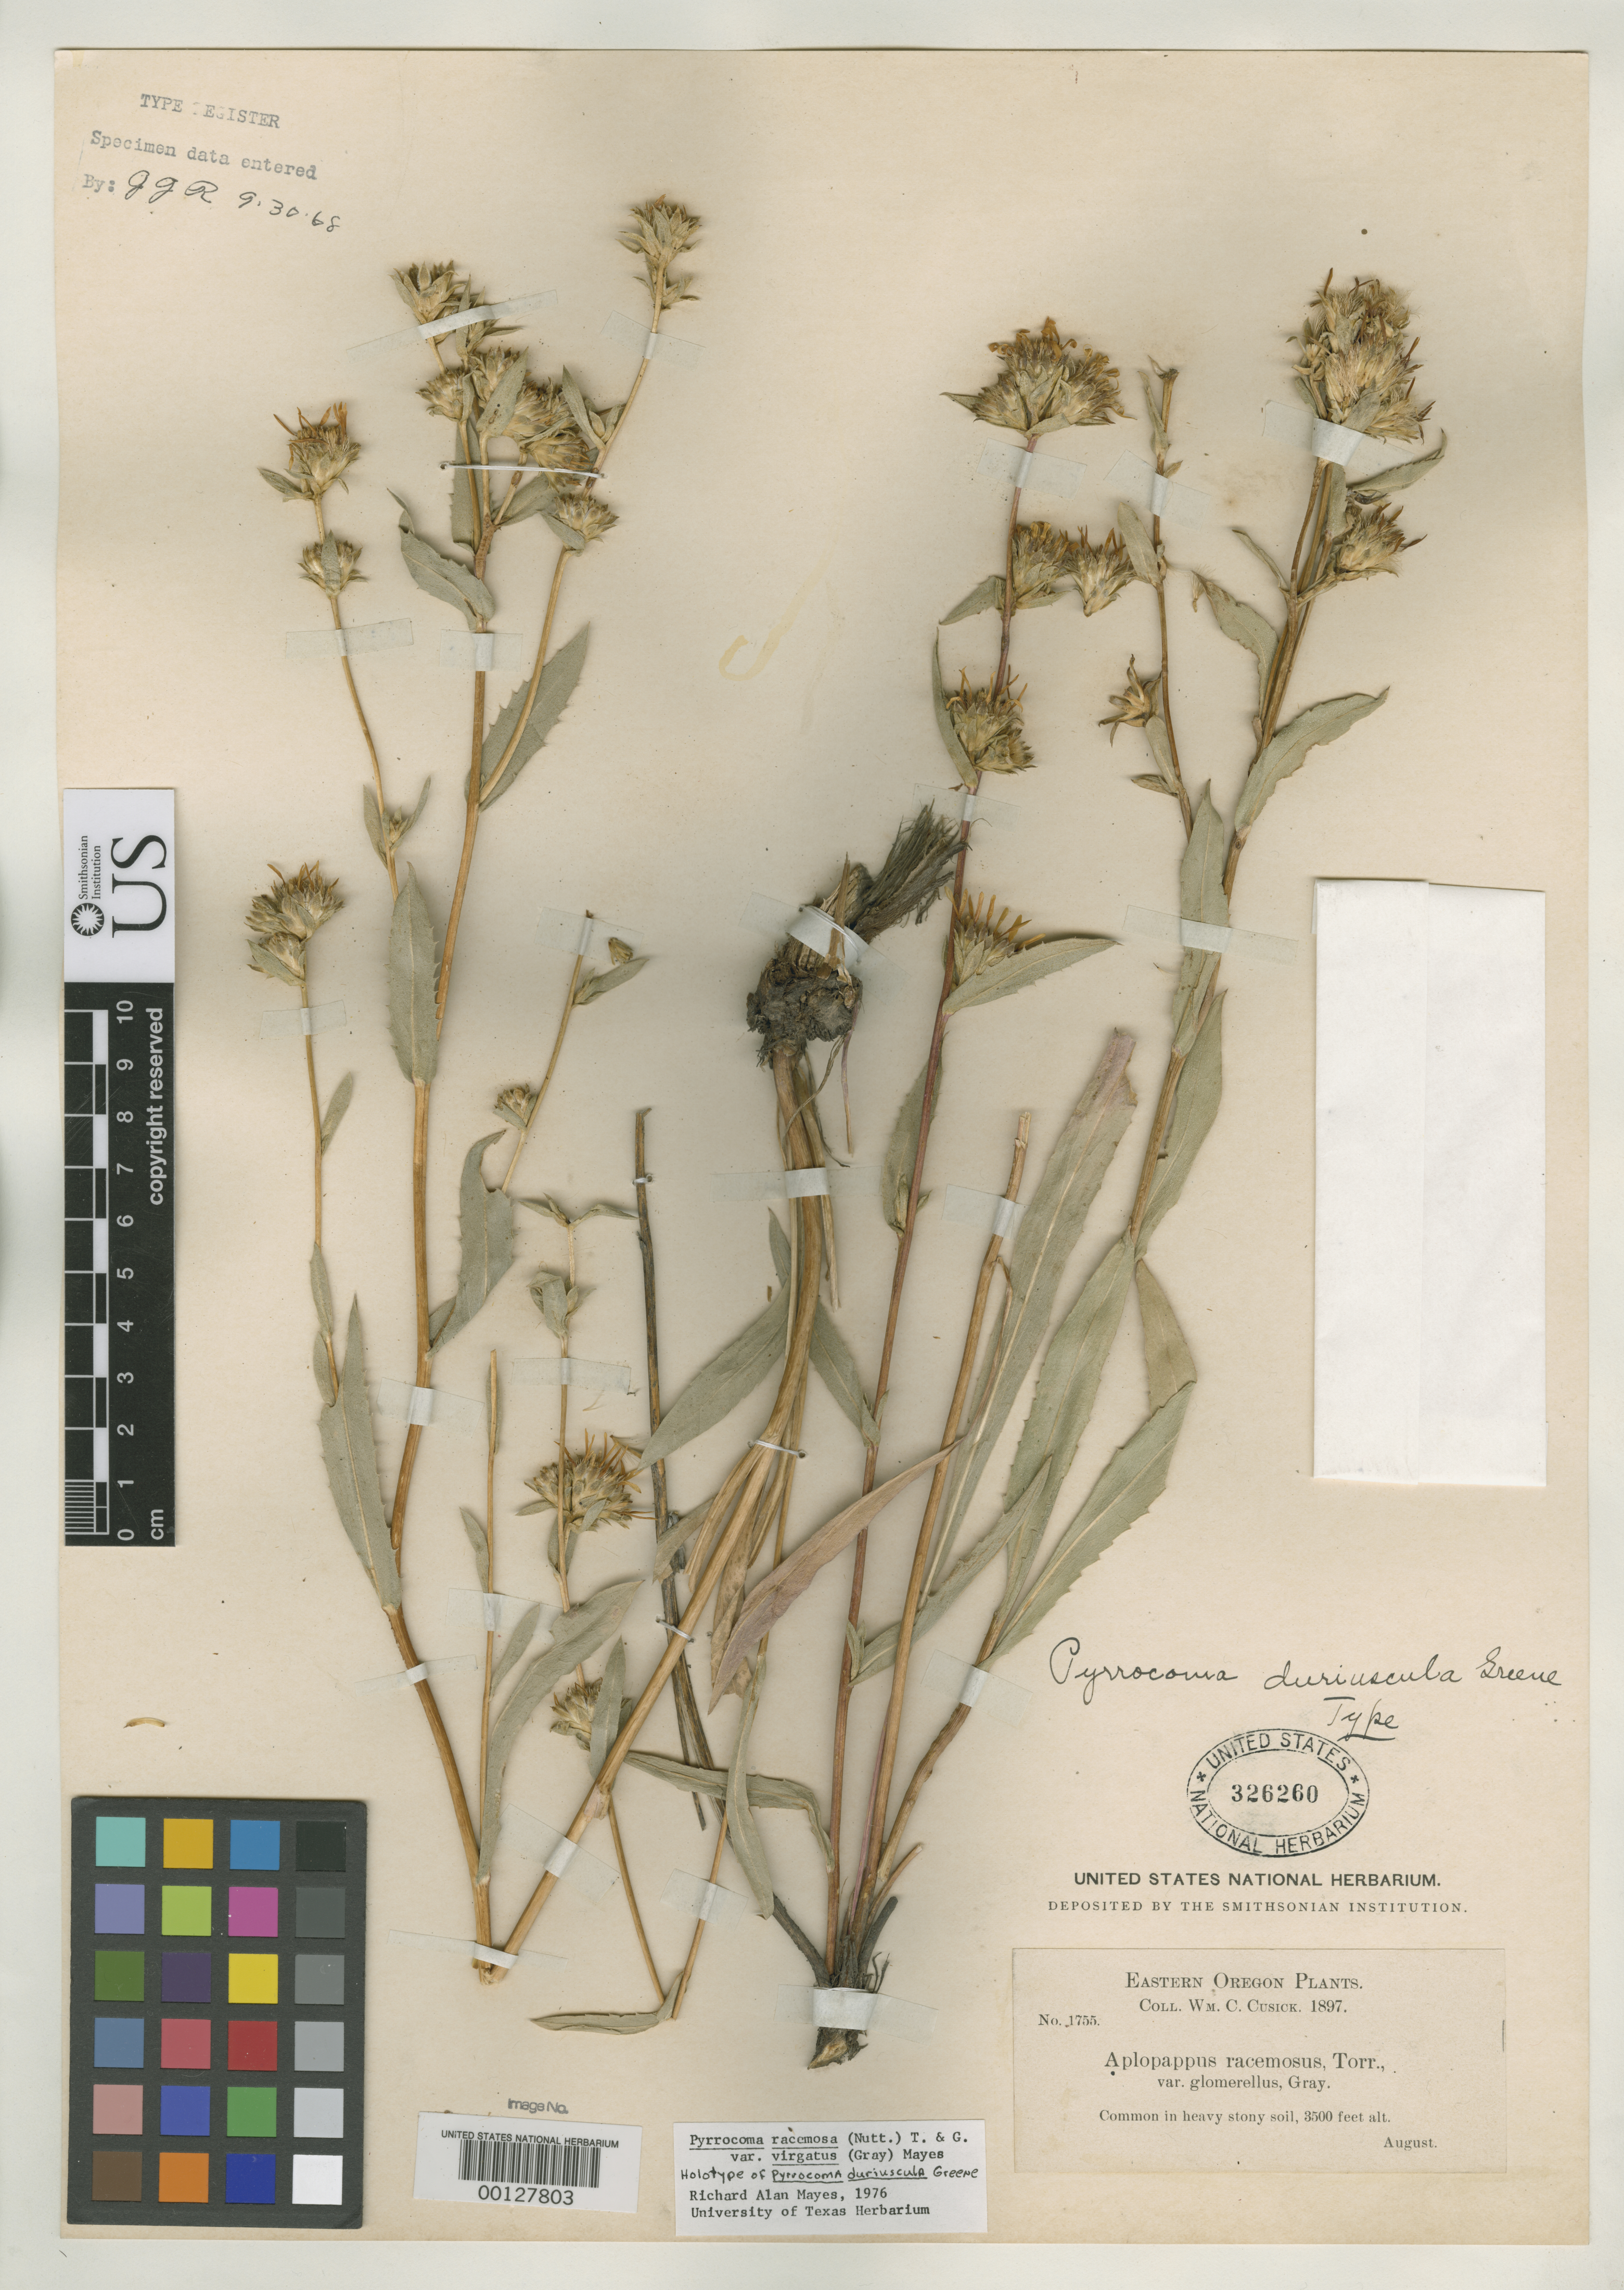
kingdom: Plantae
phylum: Tracheophyta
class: Magnoliopsida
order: Asterales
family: Asteraceae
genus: Pyrrocoma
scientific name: Pyrrocoma duriuscula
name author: Greene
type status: Holotype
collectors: W. C. Cusick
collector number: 1755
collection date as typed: Aug 1897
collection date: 1897-08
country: United States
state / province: Oregon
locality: Eastern Oregon.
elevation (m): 1067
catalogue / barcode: US 326260